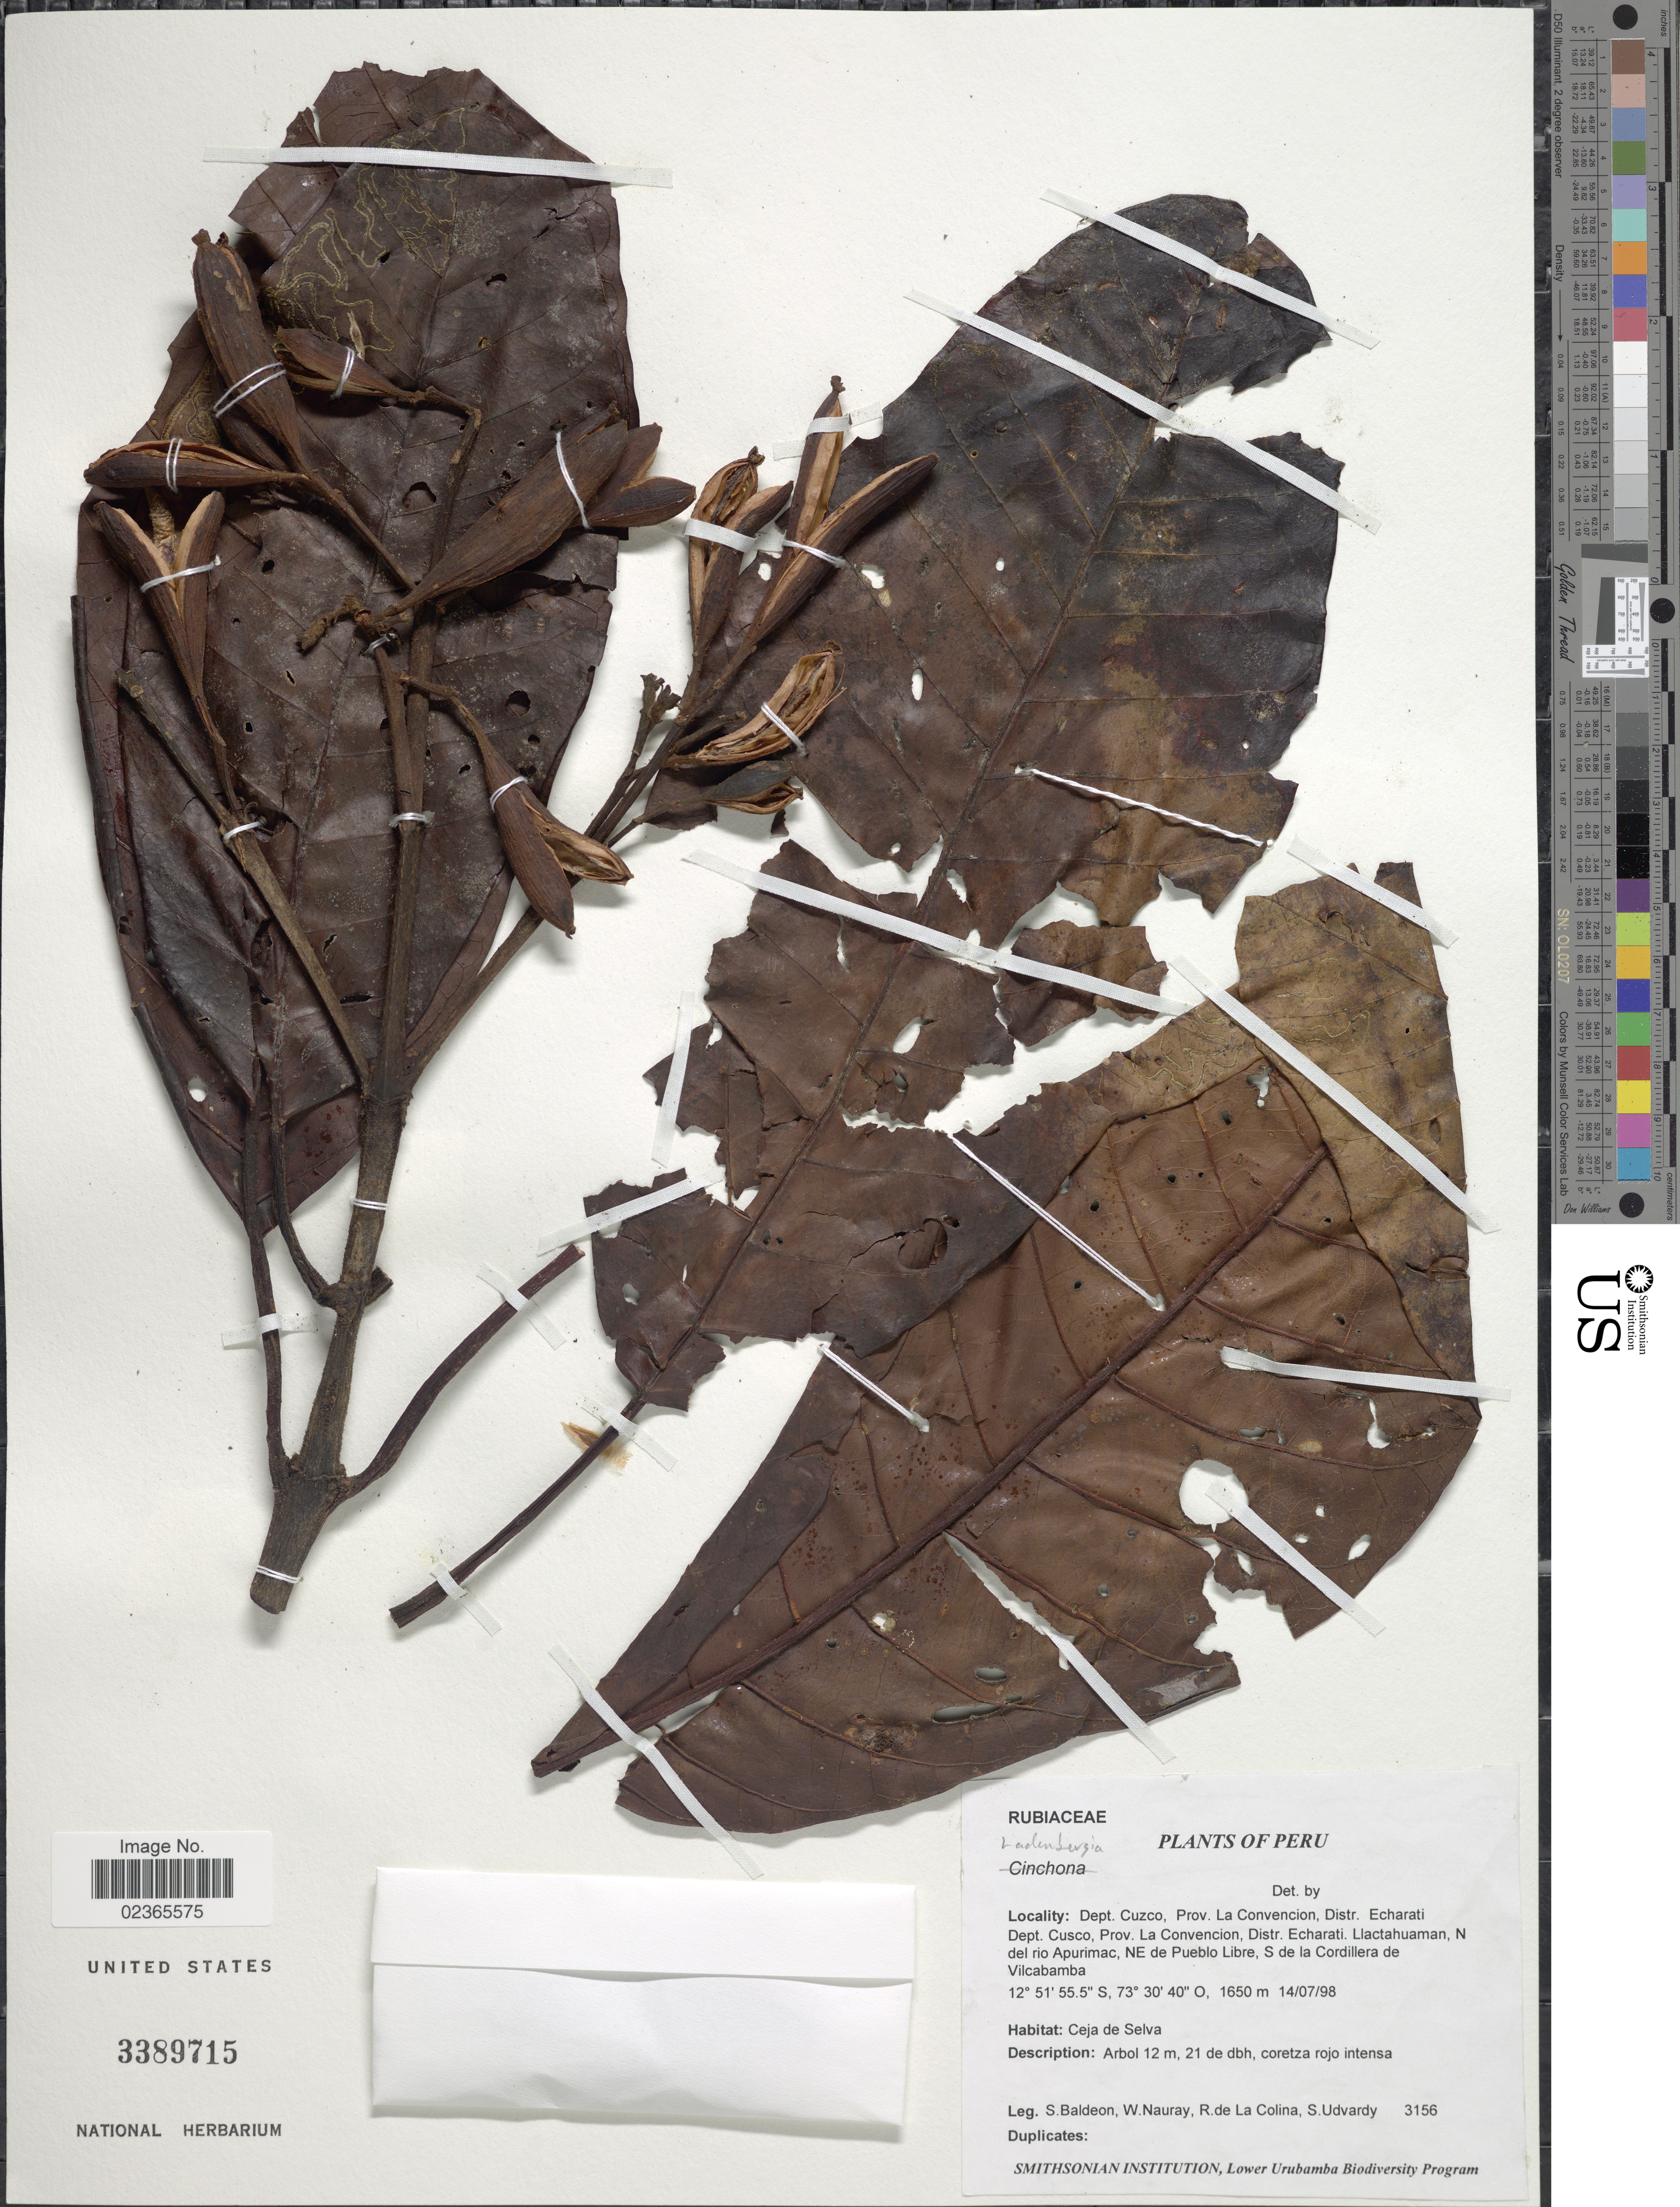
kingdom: Plantae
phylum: Tracheophyta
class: Magnoliopsida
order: Gentianales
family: Rubiaceae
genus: Ladenbergia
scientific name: Ladenbergia sp.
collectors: S. Baldeon, W. Nauray, R. de La Colina & S. Udvardy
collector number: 3156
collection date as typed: Transcribed d/m/y: 14/7/98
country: Peru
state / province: Cusco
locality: Prov. La Convencion, Distr. Echarati, Dept. Cusco, Prov. La Convencion, Distr. Echarati. Llactahuaman, N del rio Apurimac, NE de Pueblo Libre, S de la Cordillera de Vilcabamba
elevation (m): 1650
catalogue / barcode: US 3389715